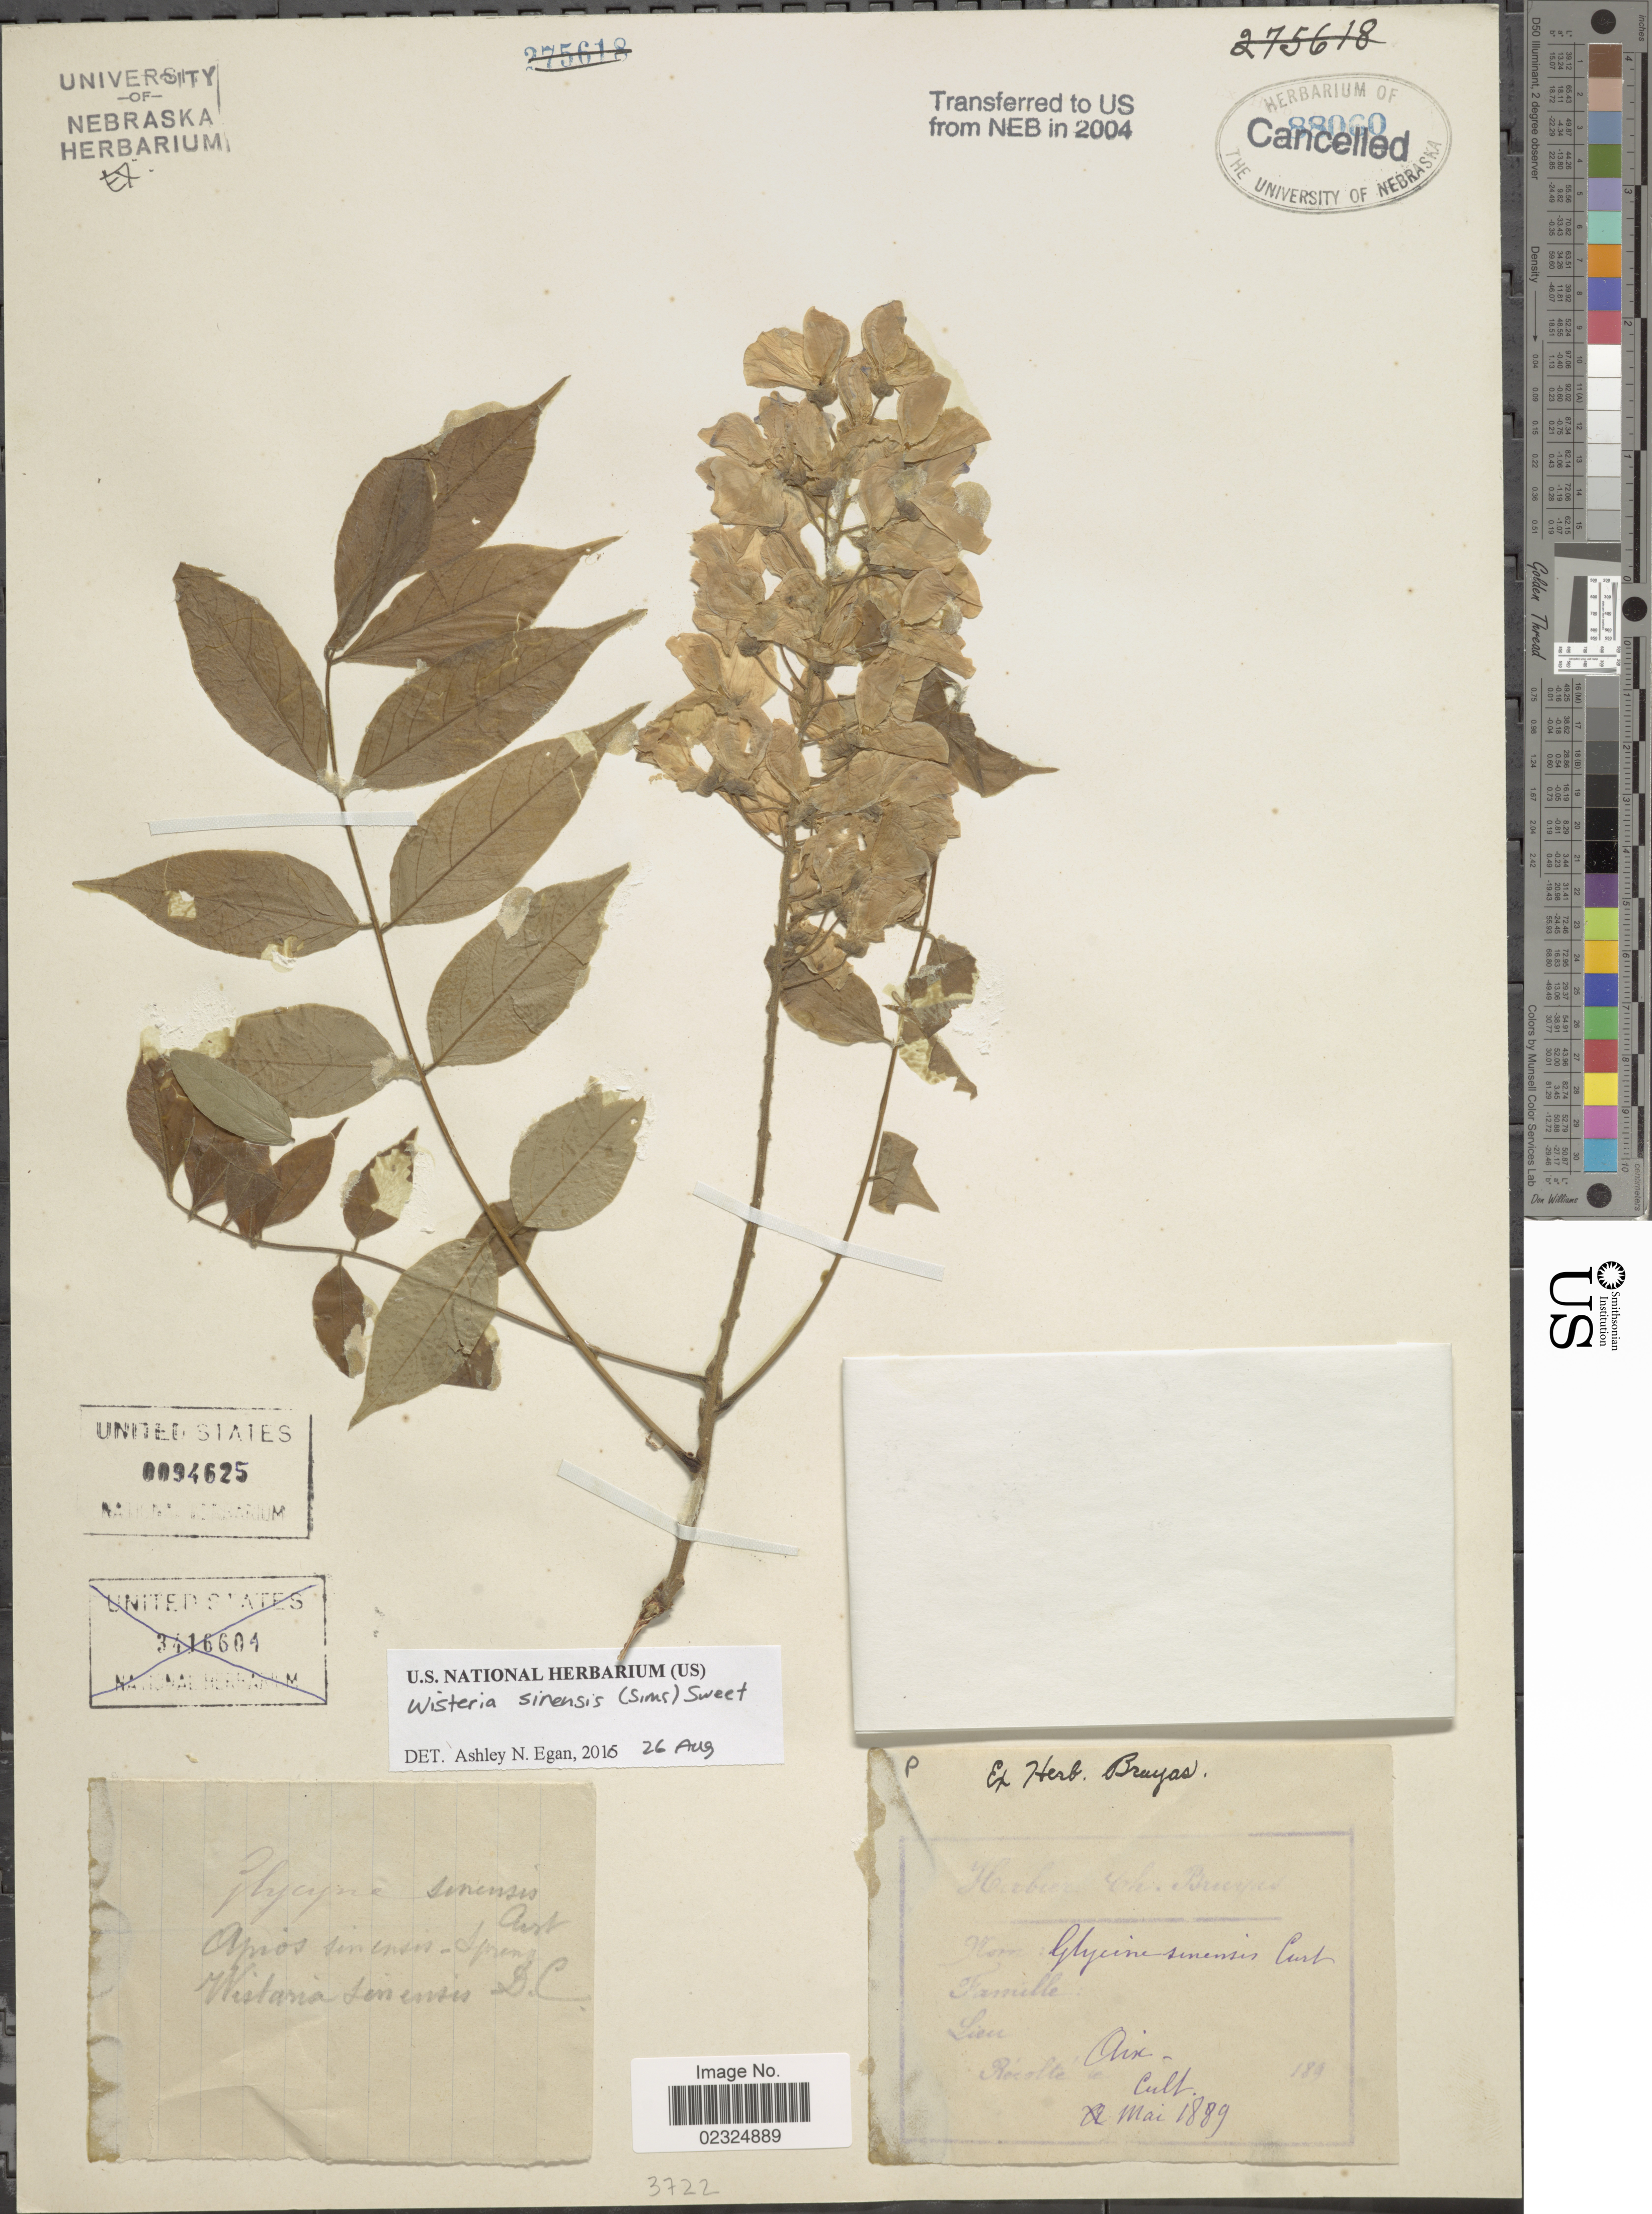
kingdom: Plantae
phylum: Tracheophyta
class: Magnoliopsida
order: Fabales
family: Fabaceae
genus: Wisteria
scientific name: Wisteria sp.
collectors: Ex Herb. Bruyas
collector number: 189?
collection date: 1889-05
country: France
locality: Ain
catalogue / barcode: US 94625